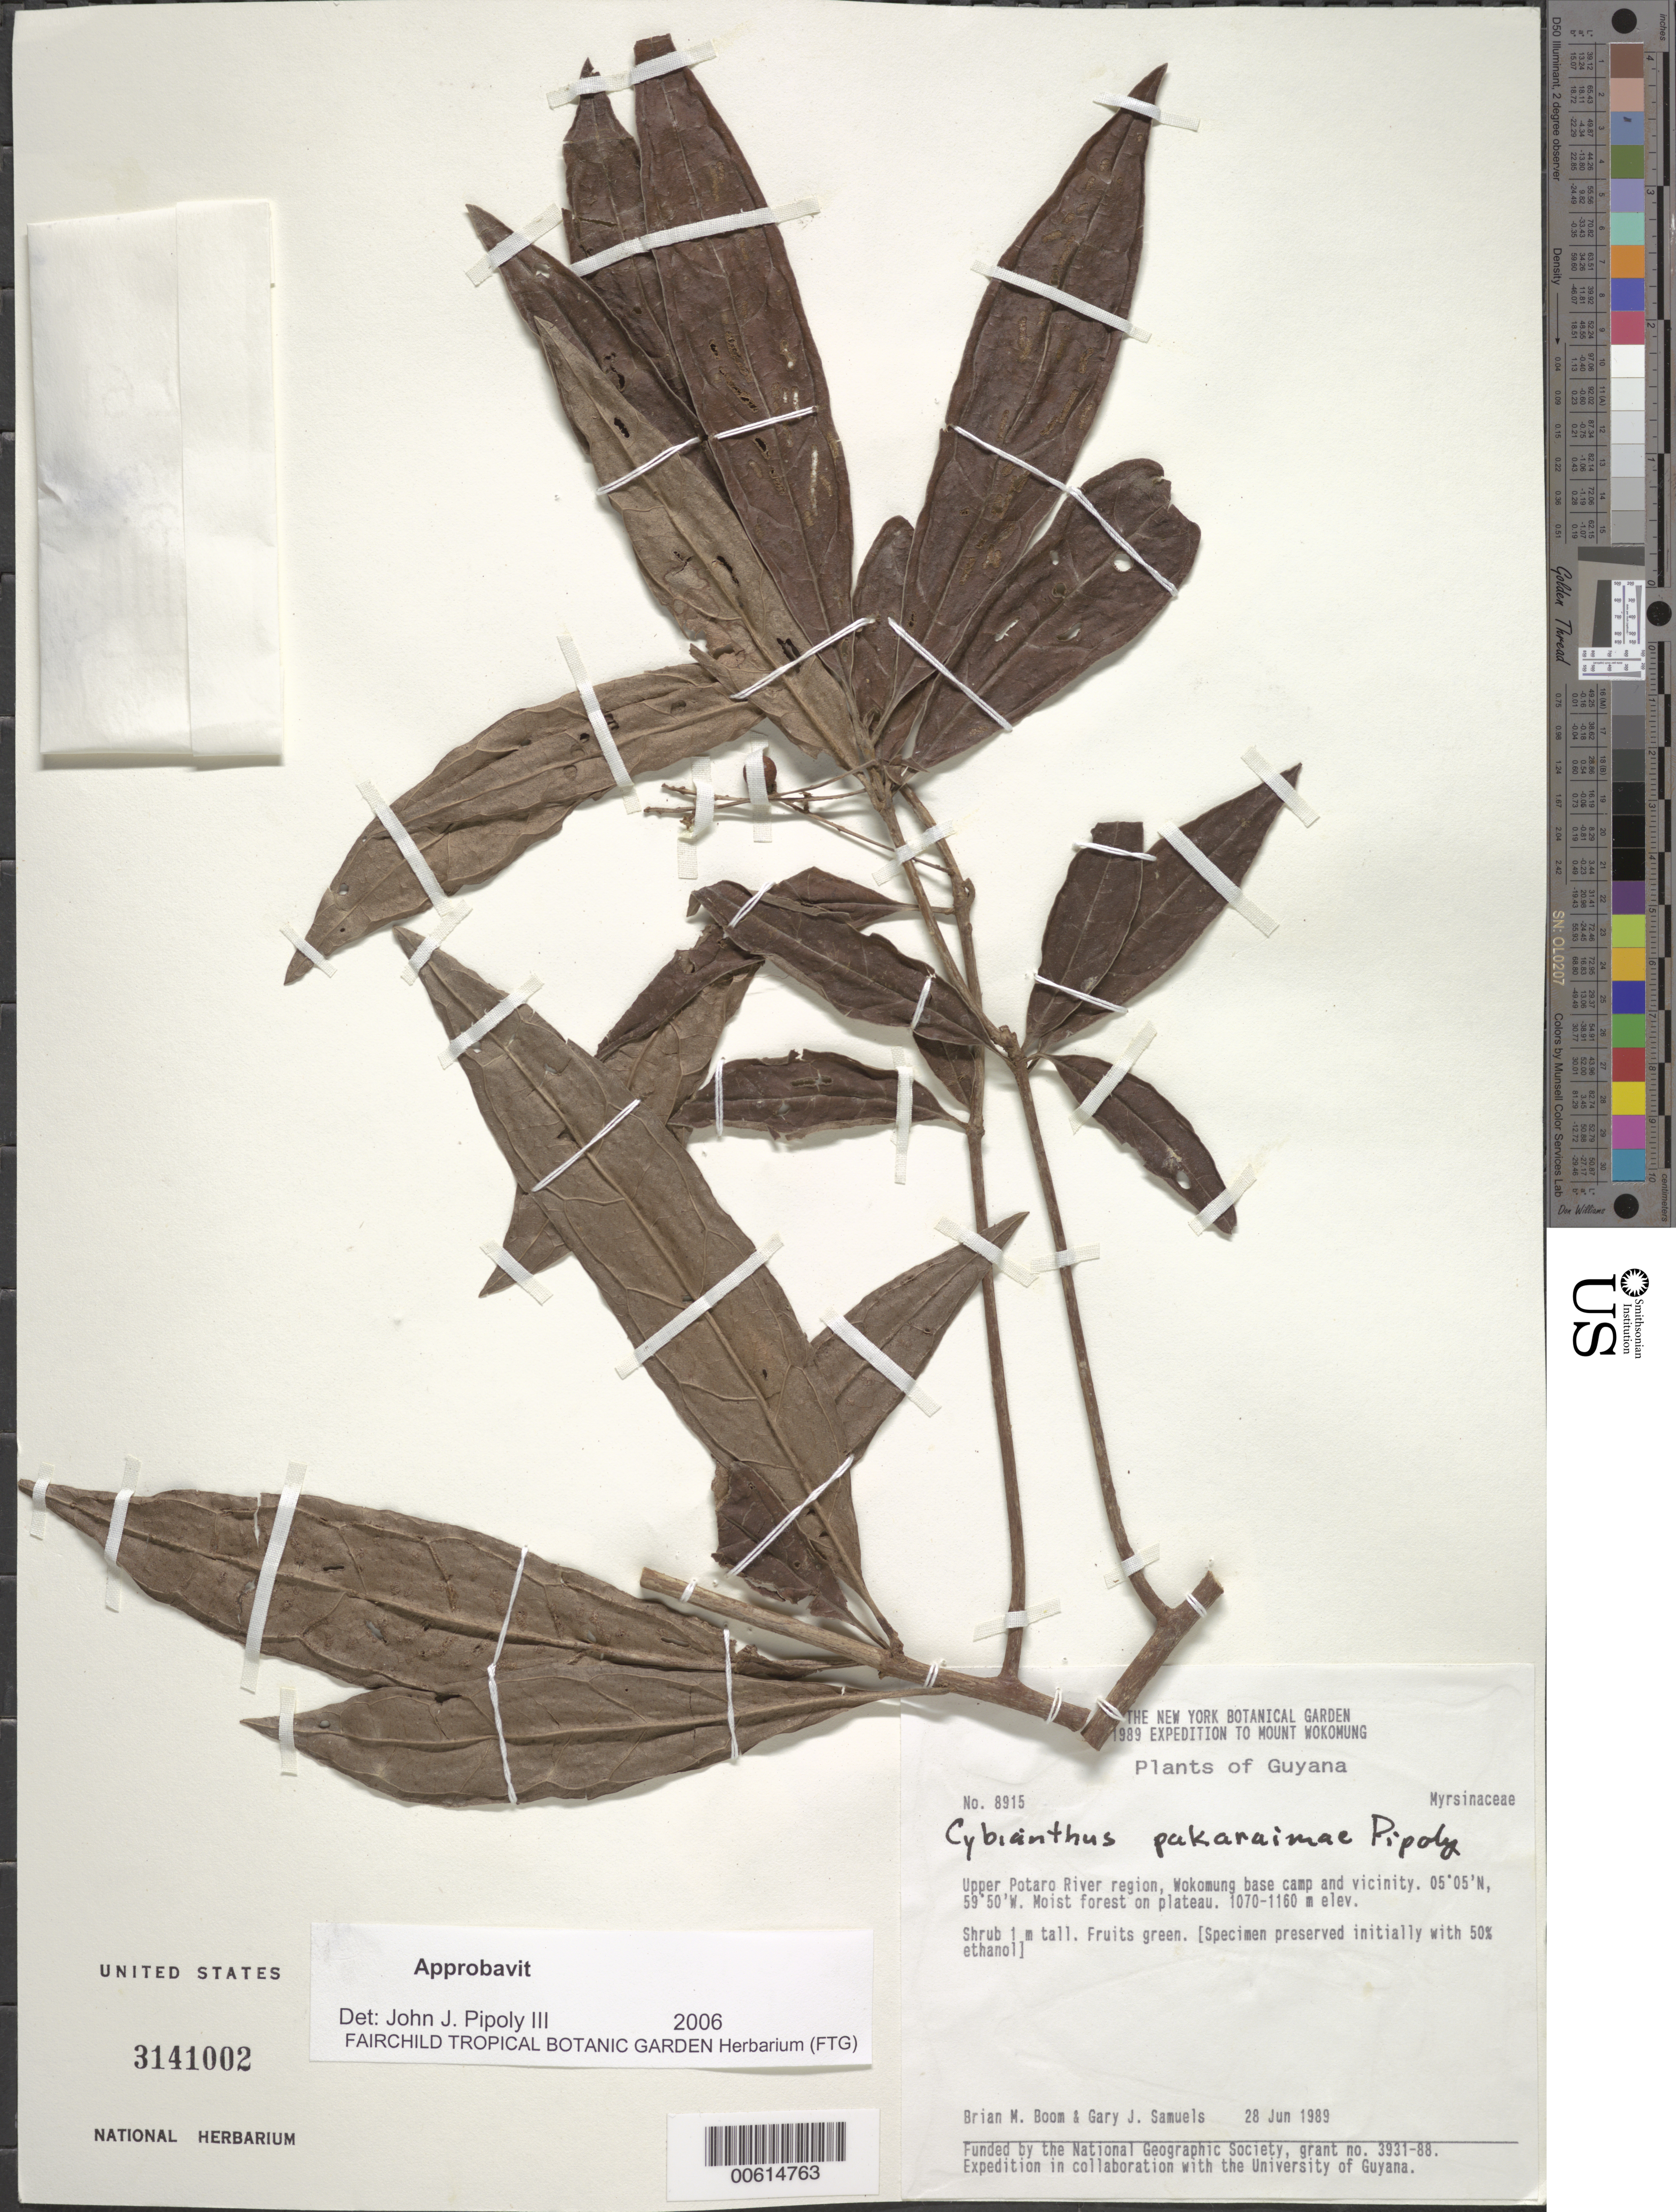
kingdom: Plantae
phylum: Tracheophyta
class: Magnoliopsida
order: Ericales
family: Primulaceae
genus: Cybianthus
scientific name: Cybianthus pakaraimae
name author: Pipoly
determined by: Pipoly, J. J., III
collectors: B. M. Boom & G. Samuels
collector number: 8915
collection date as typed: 28-Jun-89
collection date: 1989-06-28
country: Guyana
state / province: Potaro-Siparuni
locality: Wokomung, base camp & vic., upper Potaro River region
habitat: Moist forest on plateau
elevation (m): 1070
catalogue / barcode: US 3141002